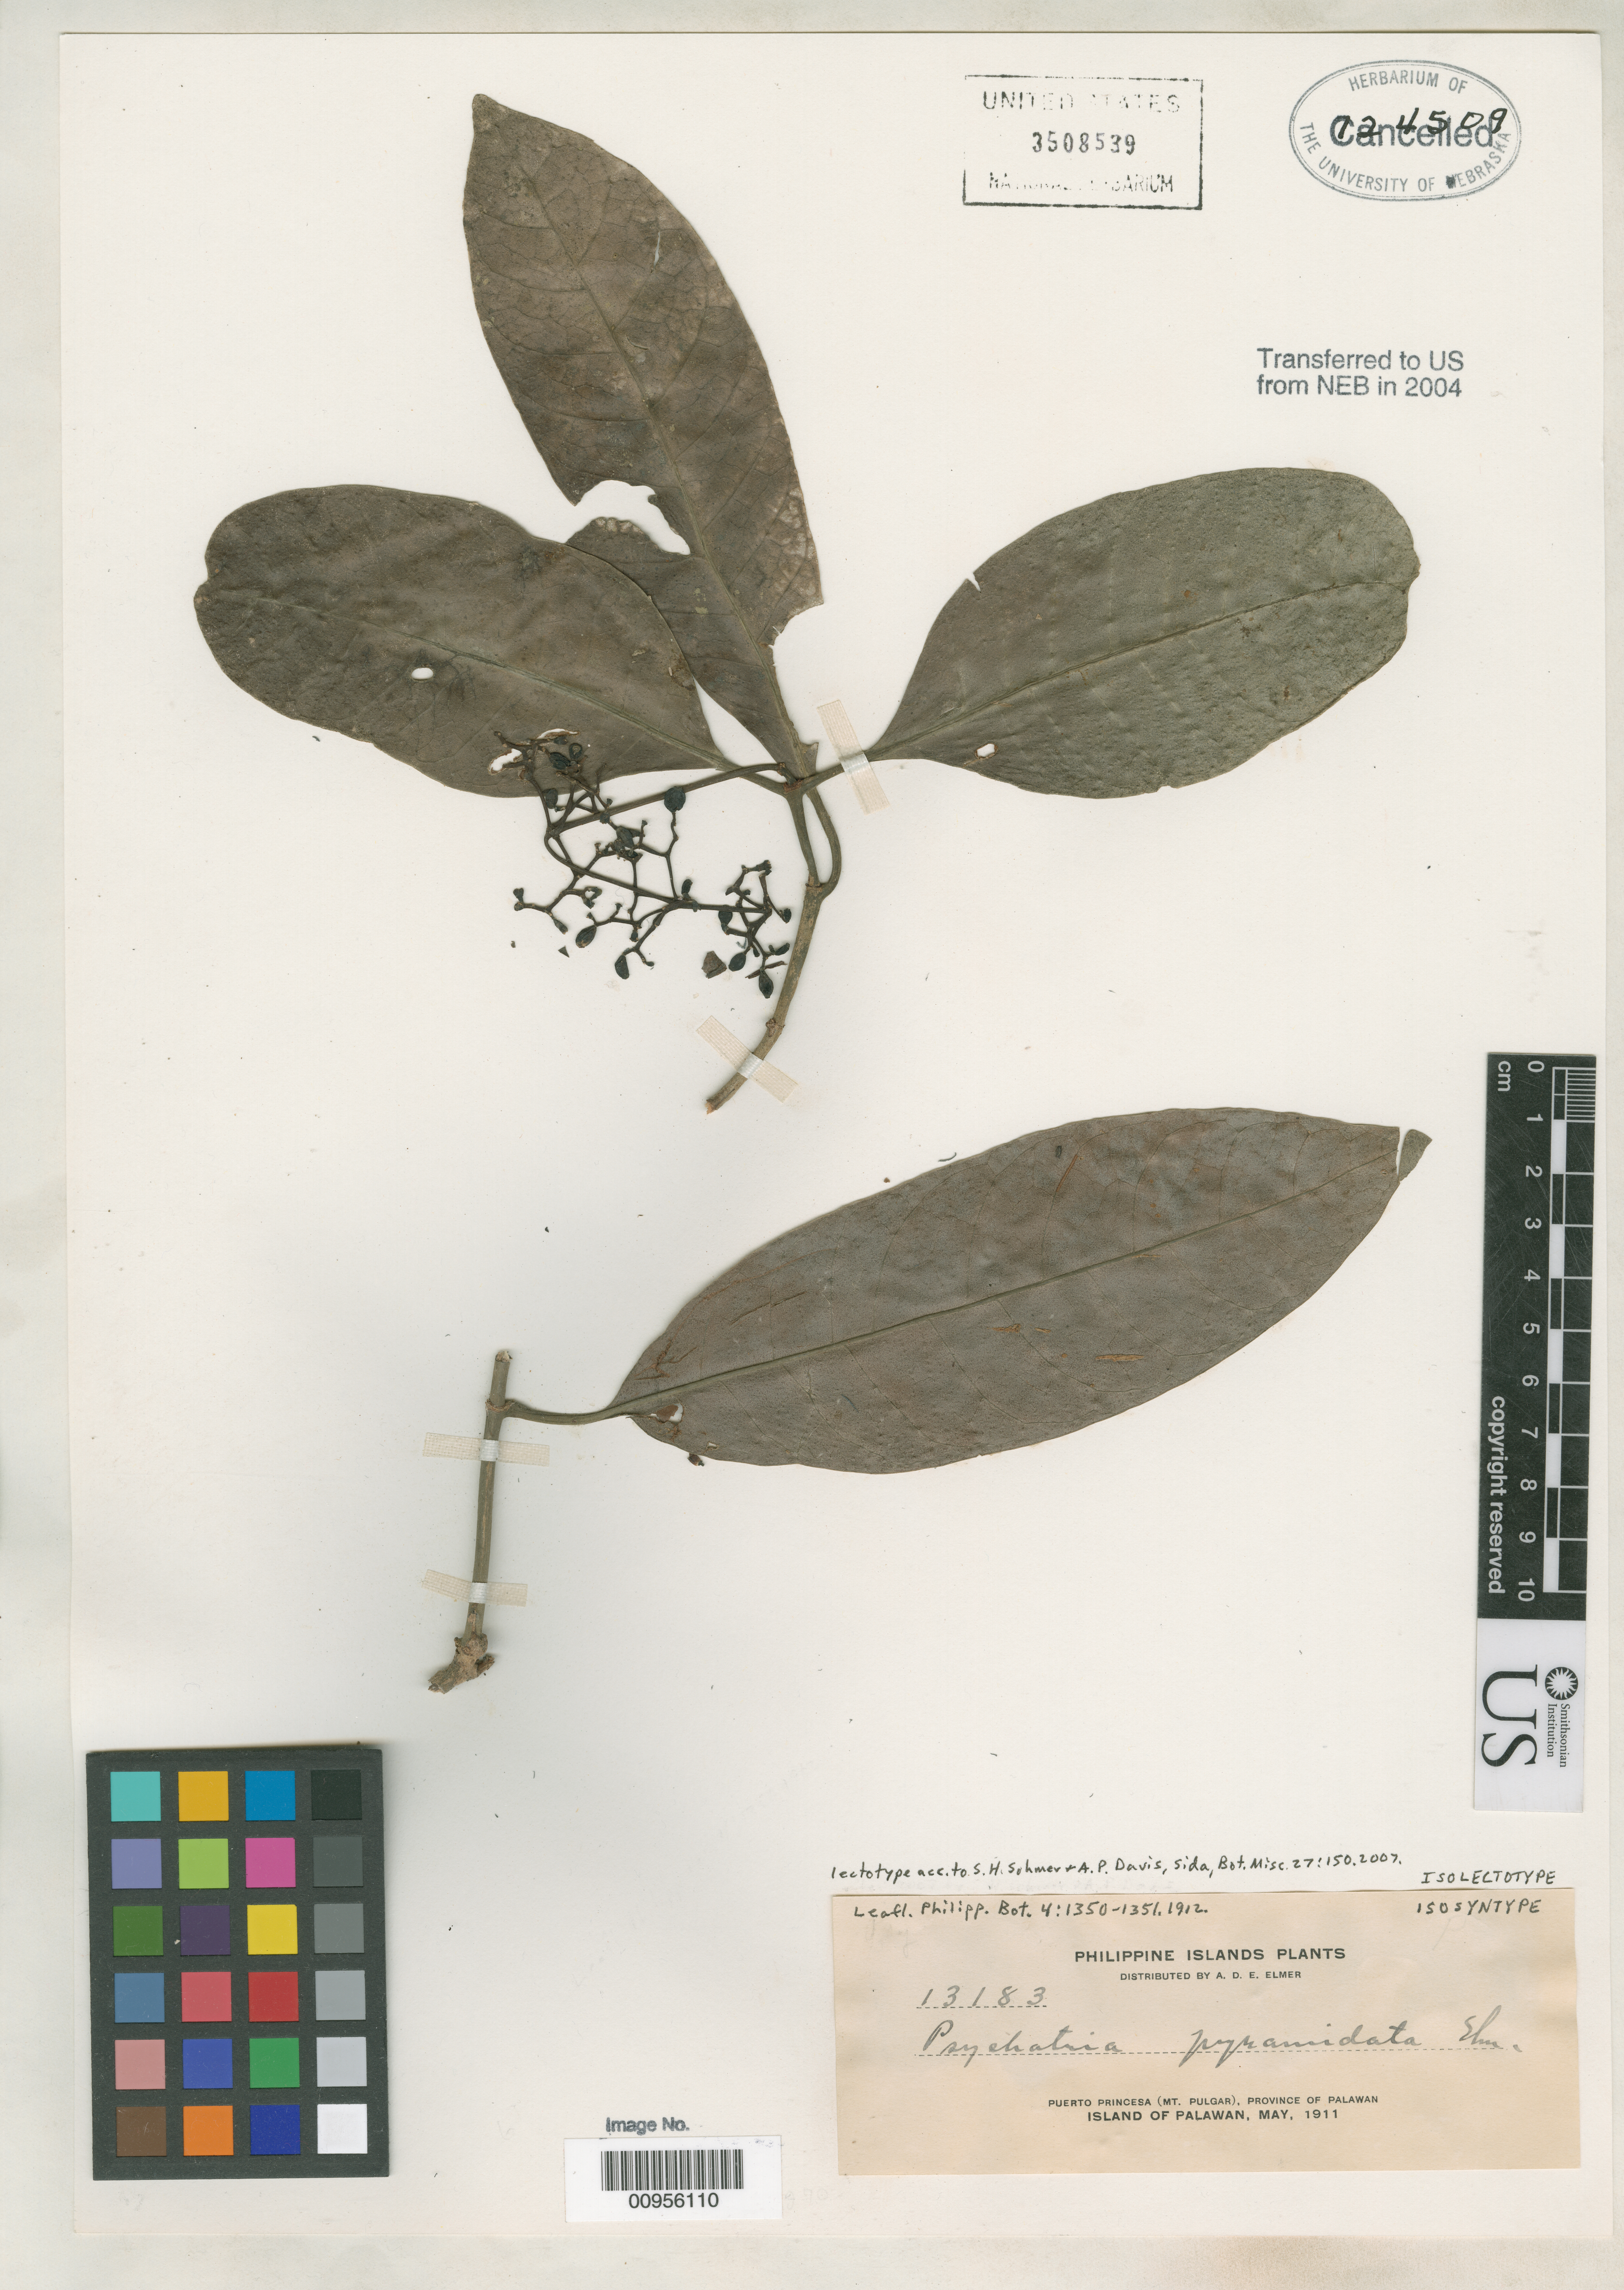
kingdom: Plantae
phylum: Tracheophyta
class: Magnoliopsida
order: Gentianales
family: Rubiaceae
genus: Psychotria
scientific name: Psychotria pyramidata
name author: Elmer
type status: Isolectotype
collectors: A. D. E. Elmer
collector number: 13183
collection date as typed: May 1911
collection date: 1911-05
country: Philippines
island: Palawan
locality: Puerto Princesa (Mt. Pulgar), Province of Palawan.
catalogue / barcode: US 3508539